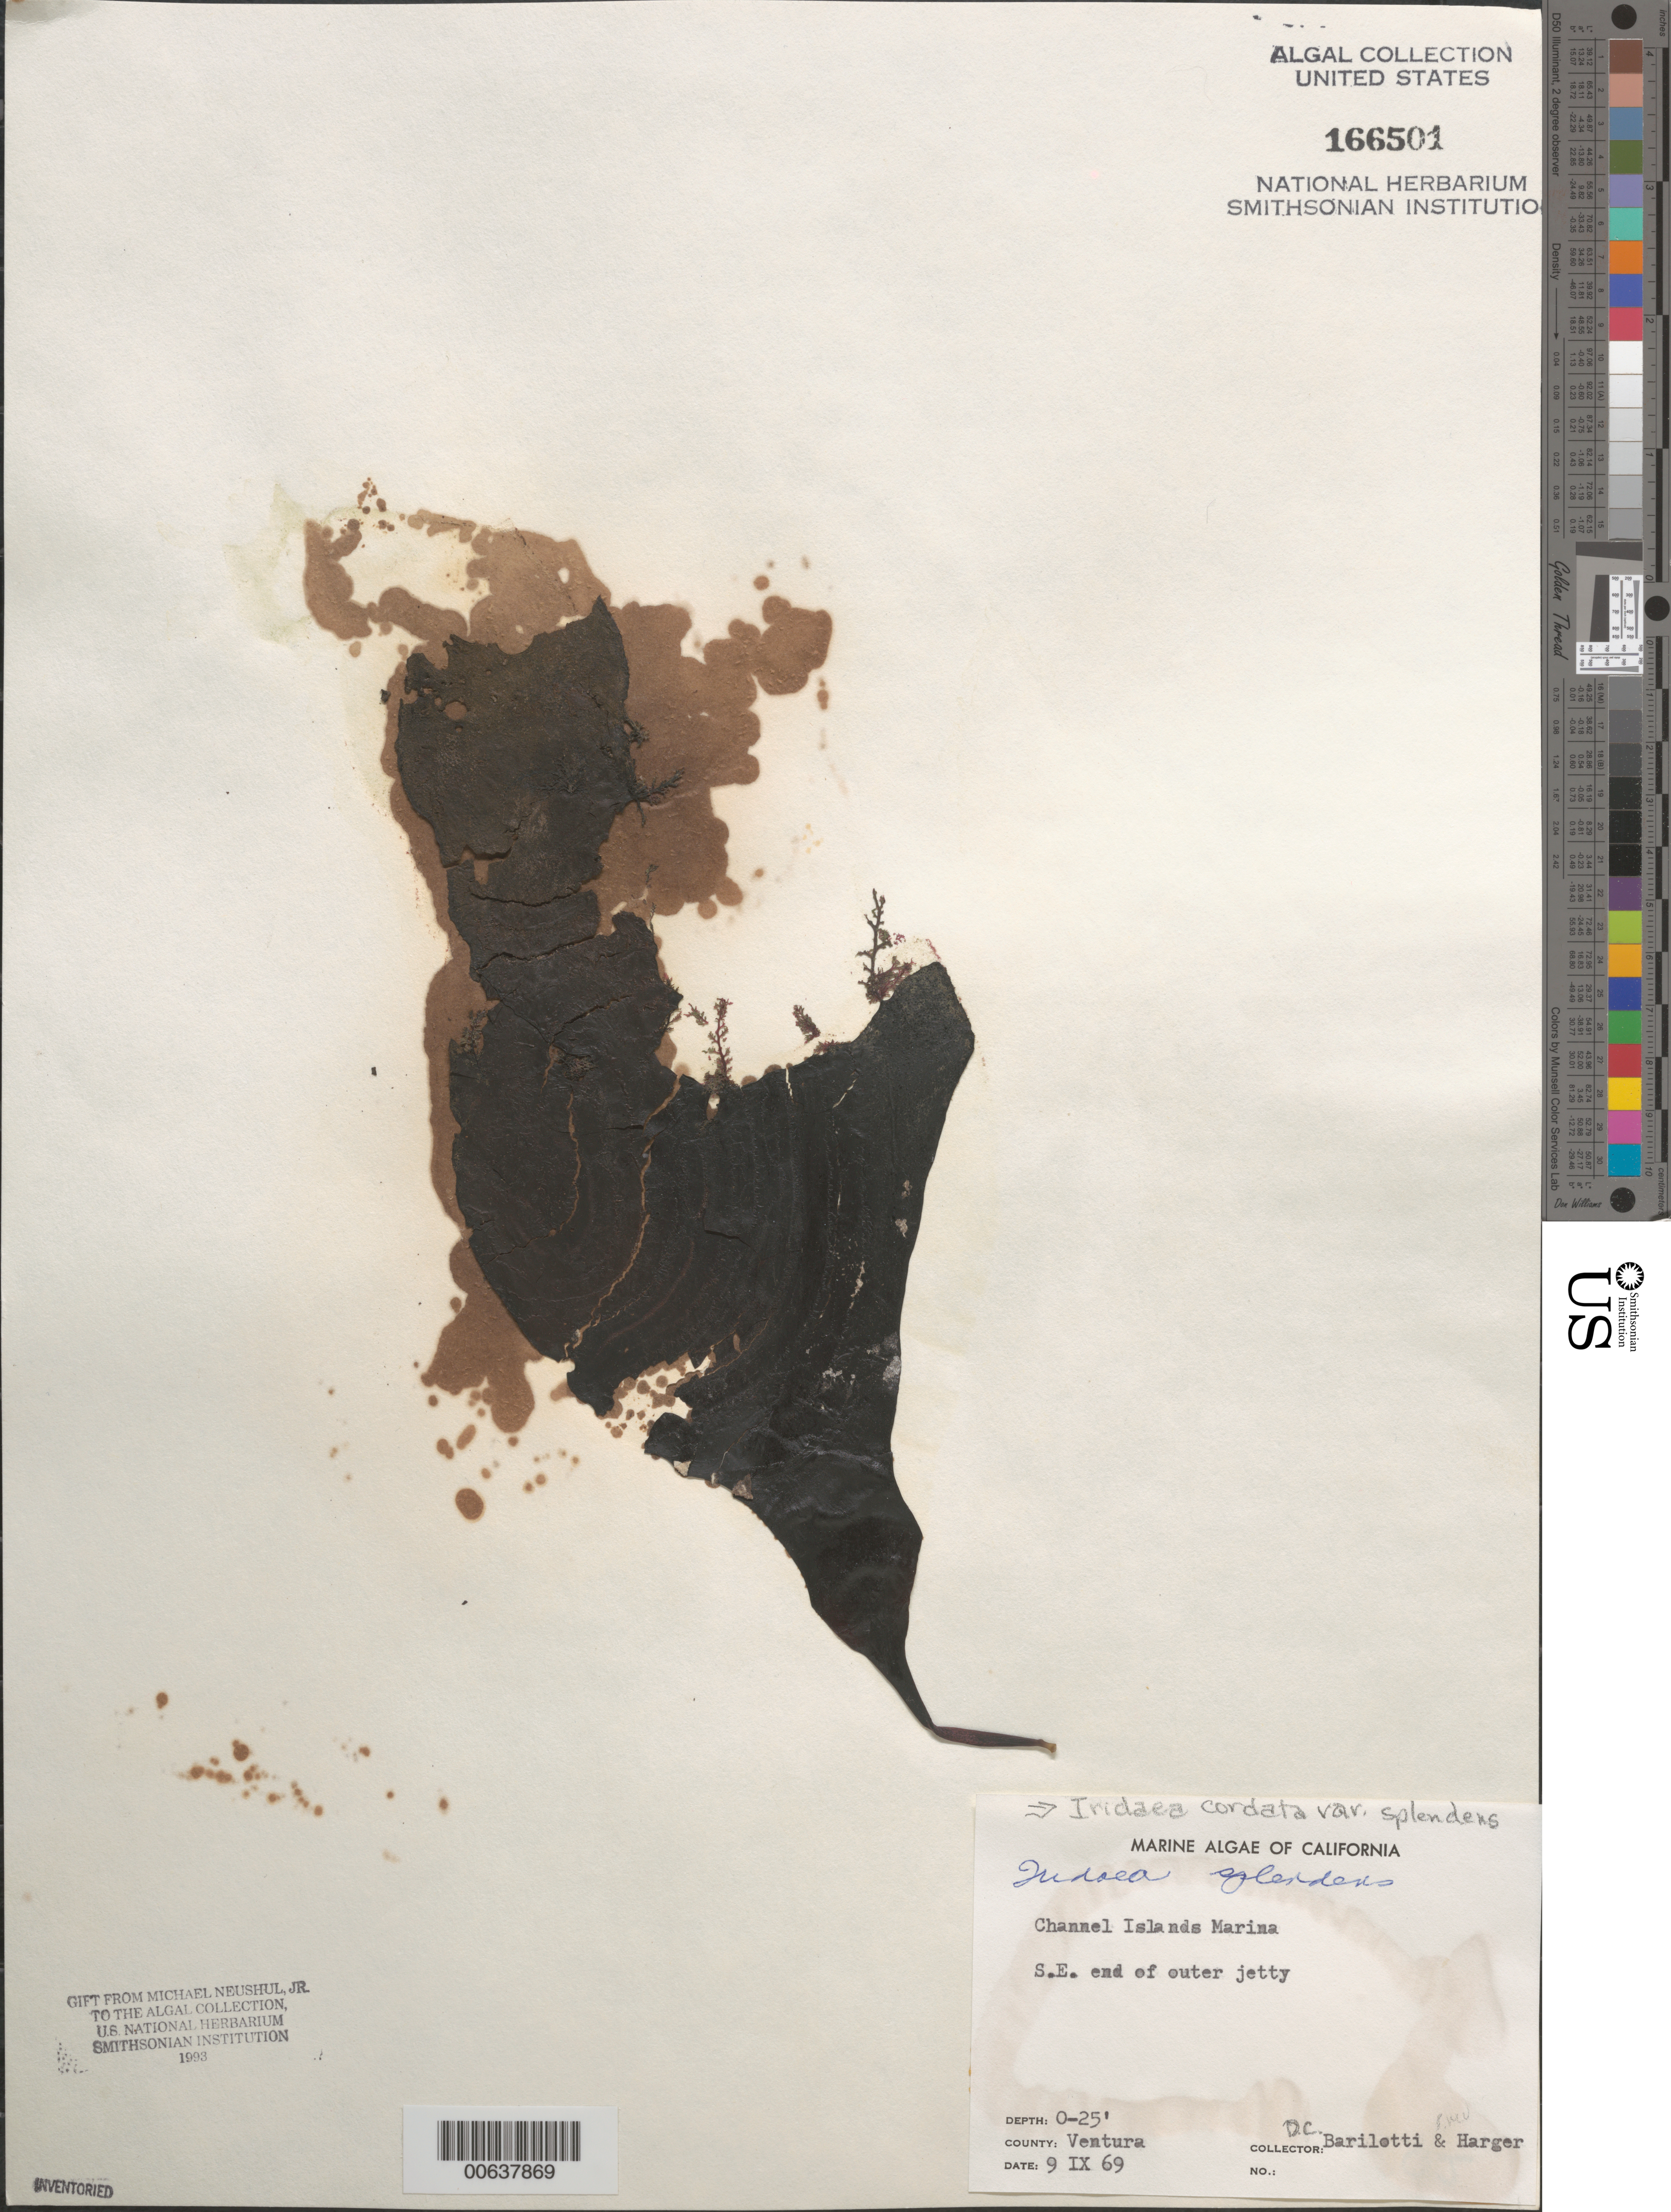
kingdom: Plantae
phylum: Rhodophyta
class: Florideophyceae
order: Gigartinales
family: Gigartinaceae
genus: Iridaea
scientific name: Iridaea cordata var. splendens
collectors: D. C. Barilotti & B. W. Harger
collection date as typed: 09 Sep 1969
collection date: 1969-09-09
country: United States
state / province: California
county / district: Ventura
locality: Channel Islands Marina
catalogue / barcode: US 166501